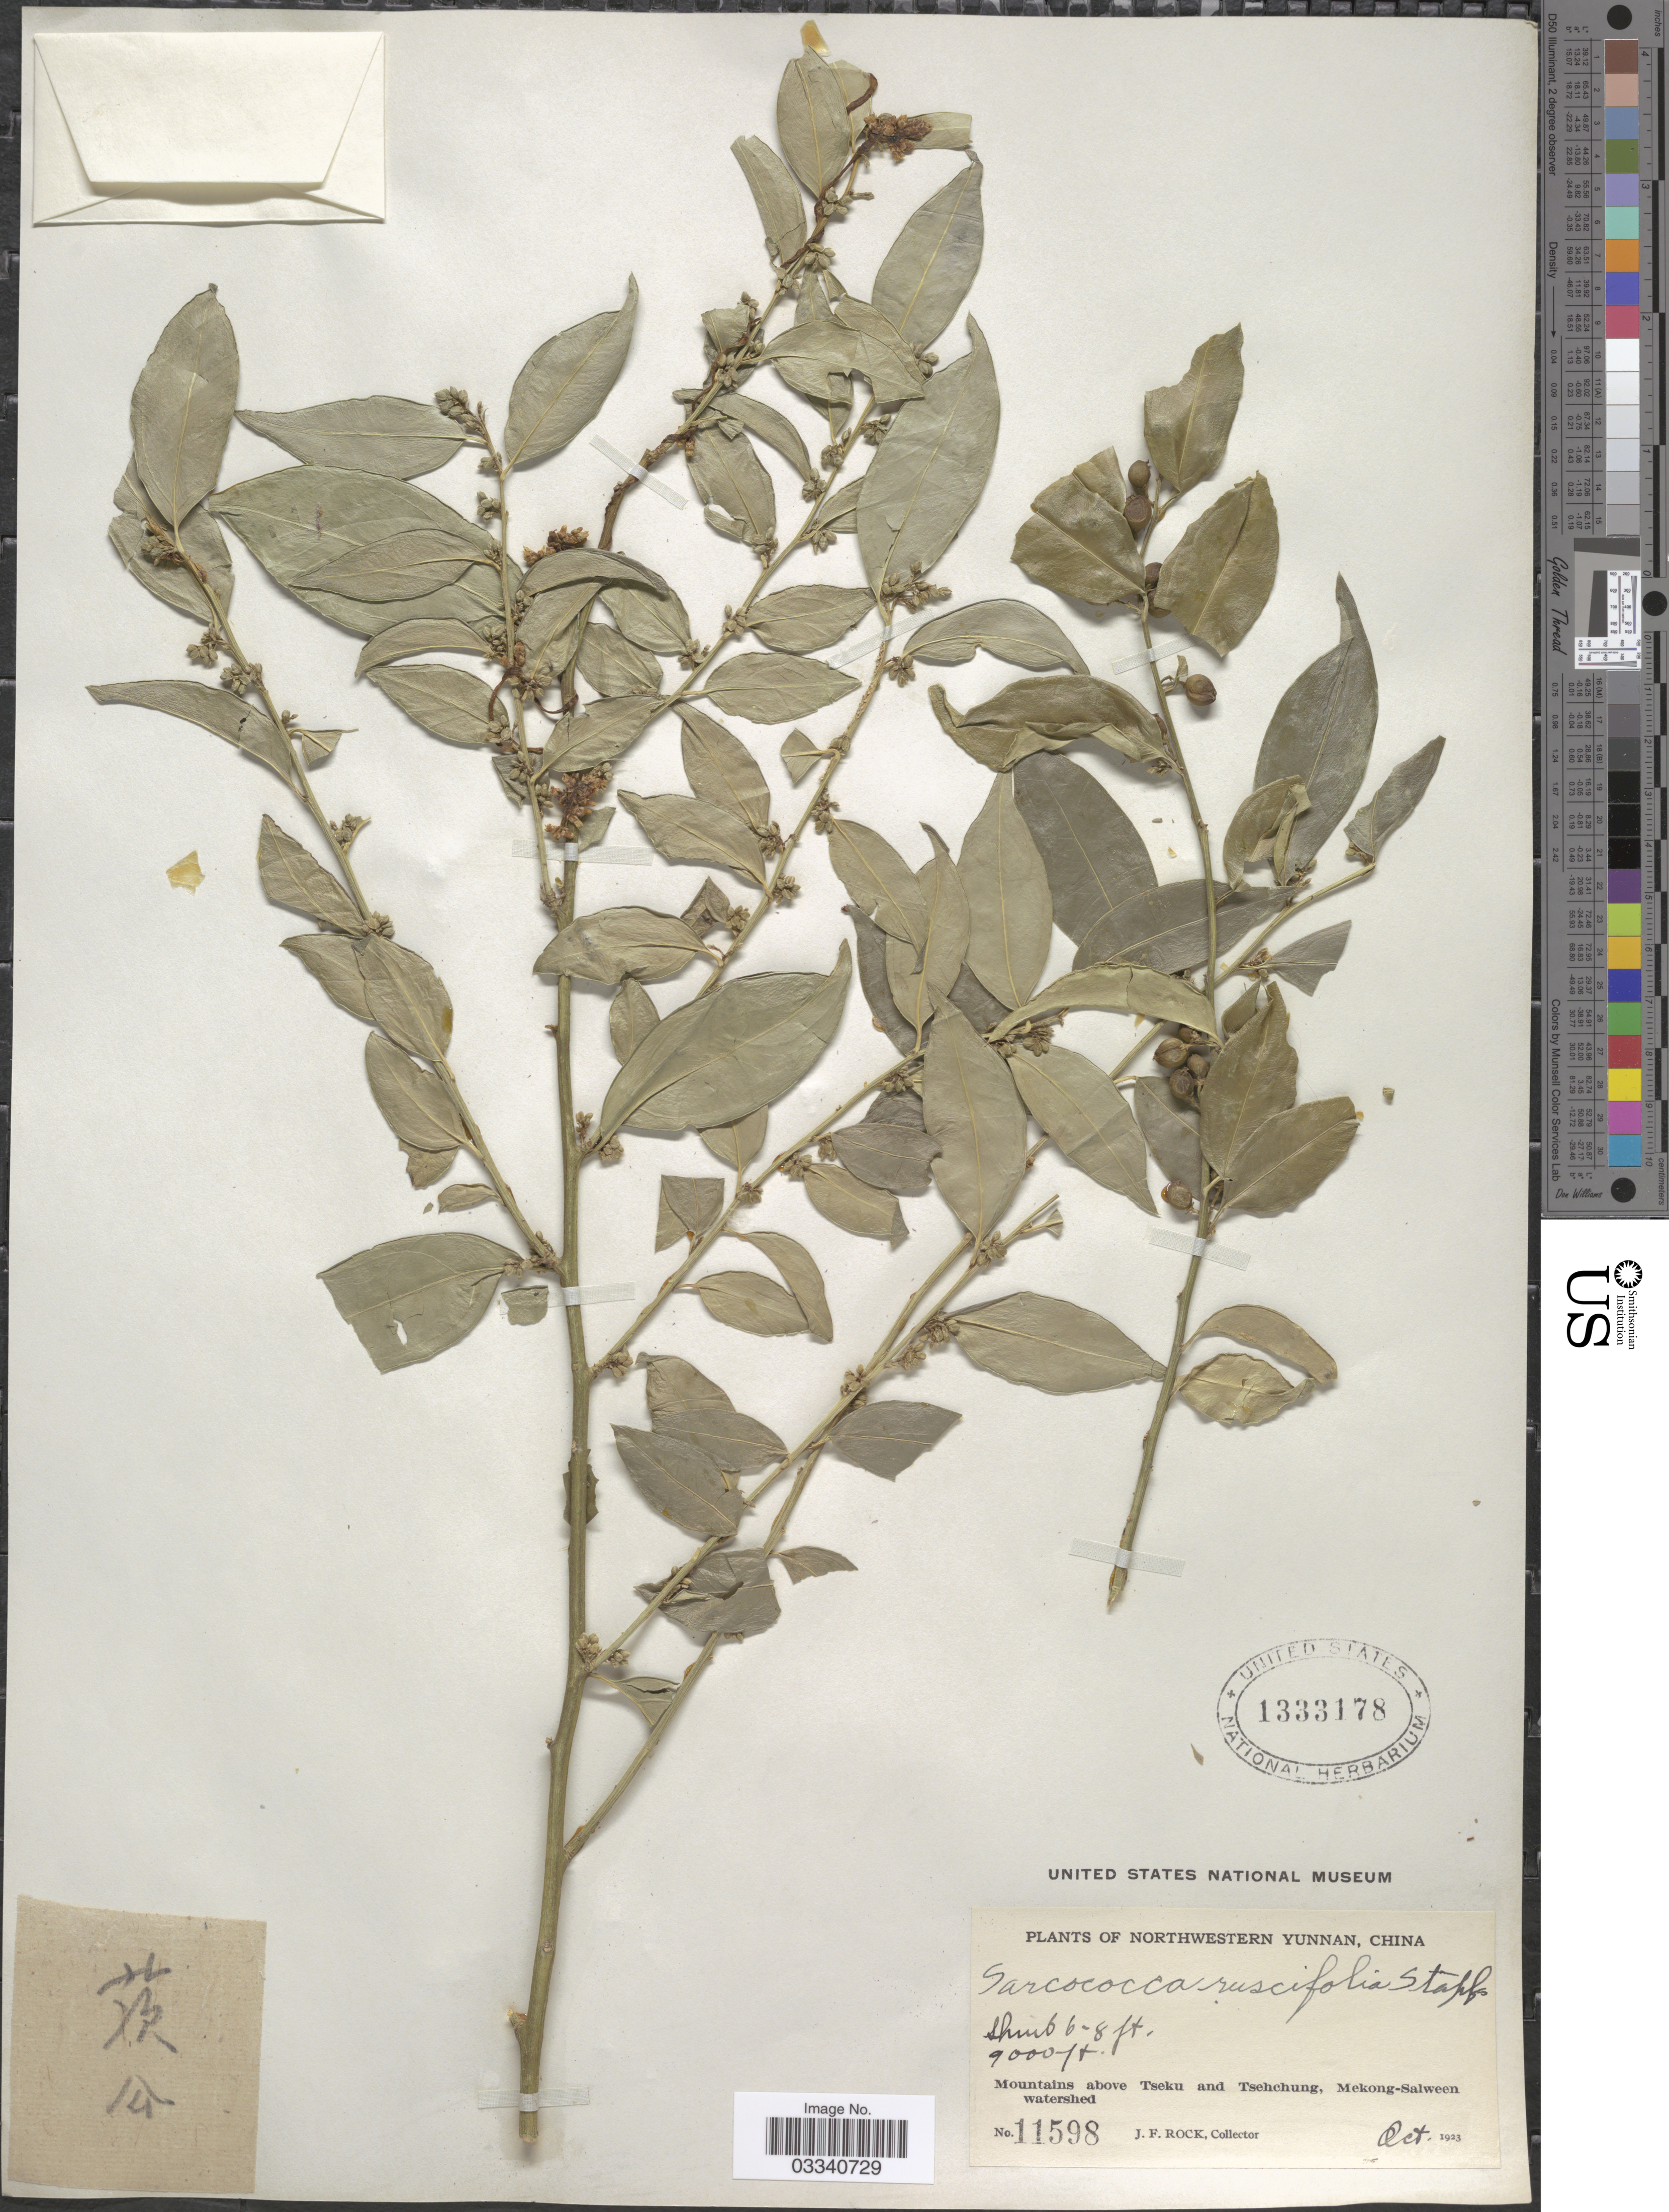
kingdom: Plantae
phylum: Tracheophyta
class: Magnoliopsida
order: Buxales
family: Buxaceae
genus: Sarcococca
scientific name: Sarcococca ruscifolia var. chinensis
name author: Rehder & E.H. Wilson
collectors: J. Rock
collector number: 11598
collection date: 1923-10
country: China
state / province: Yunnan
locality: Northwestern Yunnan. Mountains abvoe Tseku and Tsehchung, Mekong-Salween watershed.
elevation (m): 2743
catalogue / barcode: US 1333178